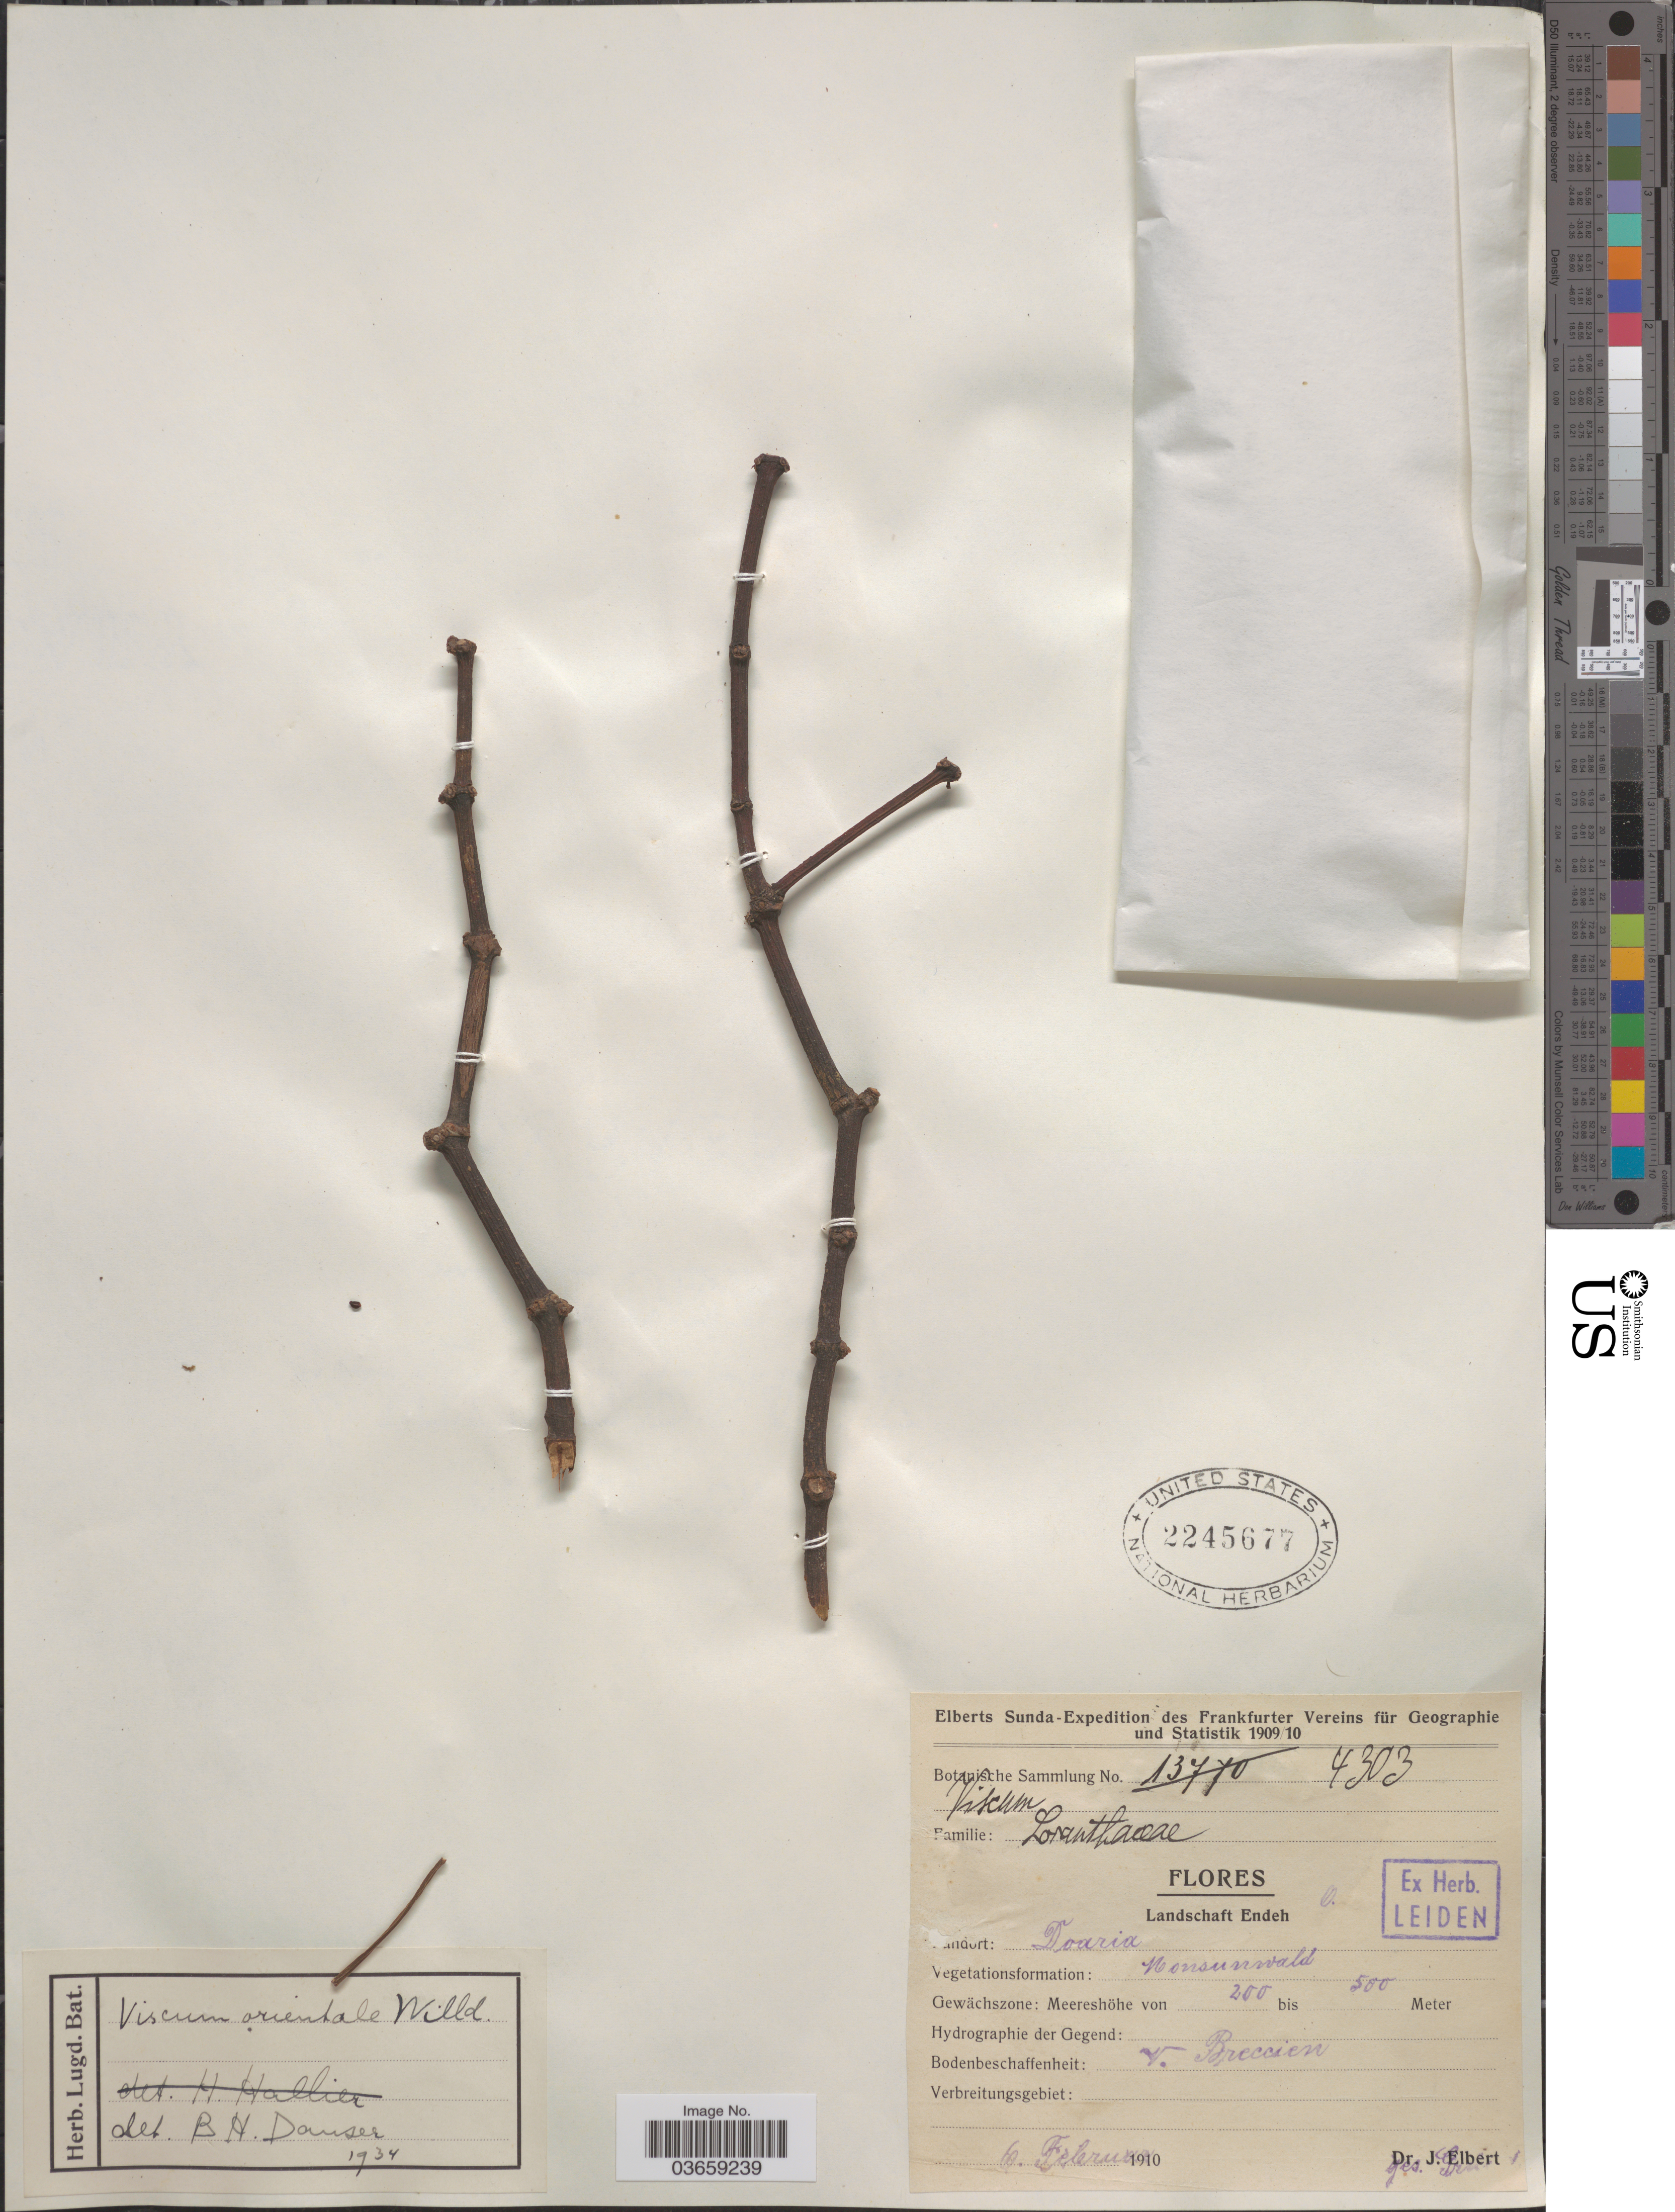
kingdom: Plantae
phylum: Tracheophyta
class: Magnoliopsida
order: Santalales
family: Viscaceae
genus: Viscum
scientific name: Viscum sp.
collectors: J. Elbert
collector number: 4303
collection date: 1910-02-06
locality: Doaria.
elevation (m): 200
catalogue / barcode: US 2245677